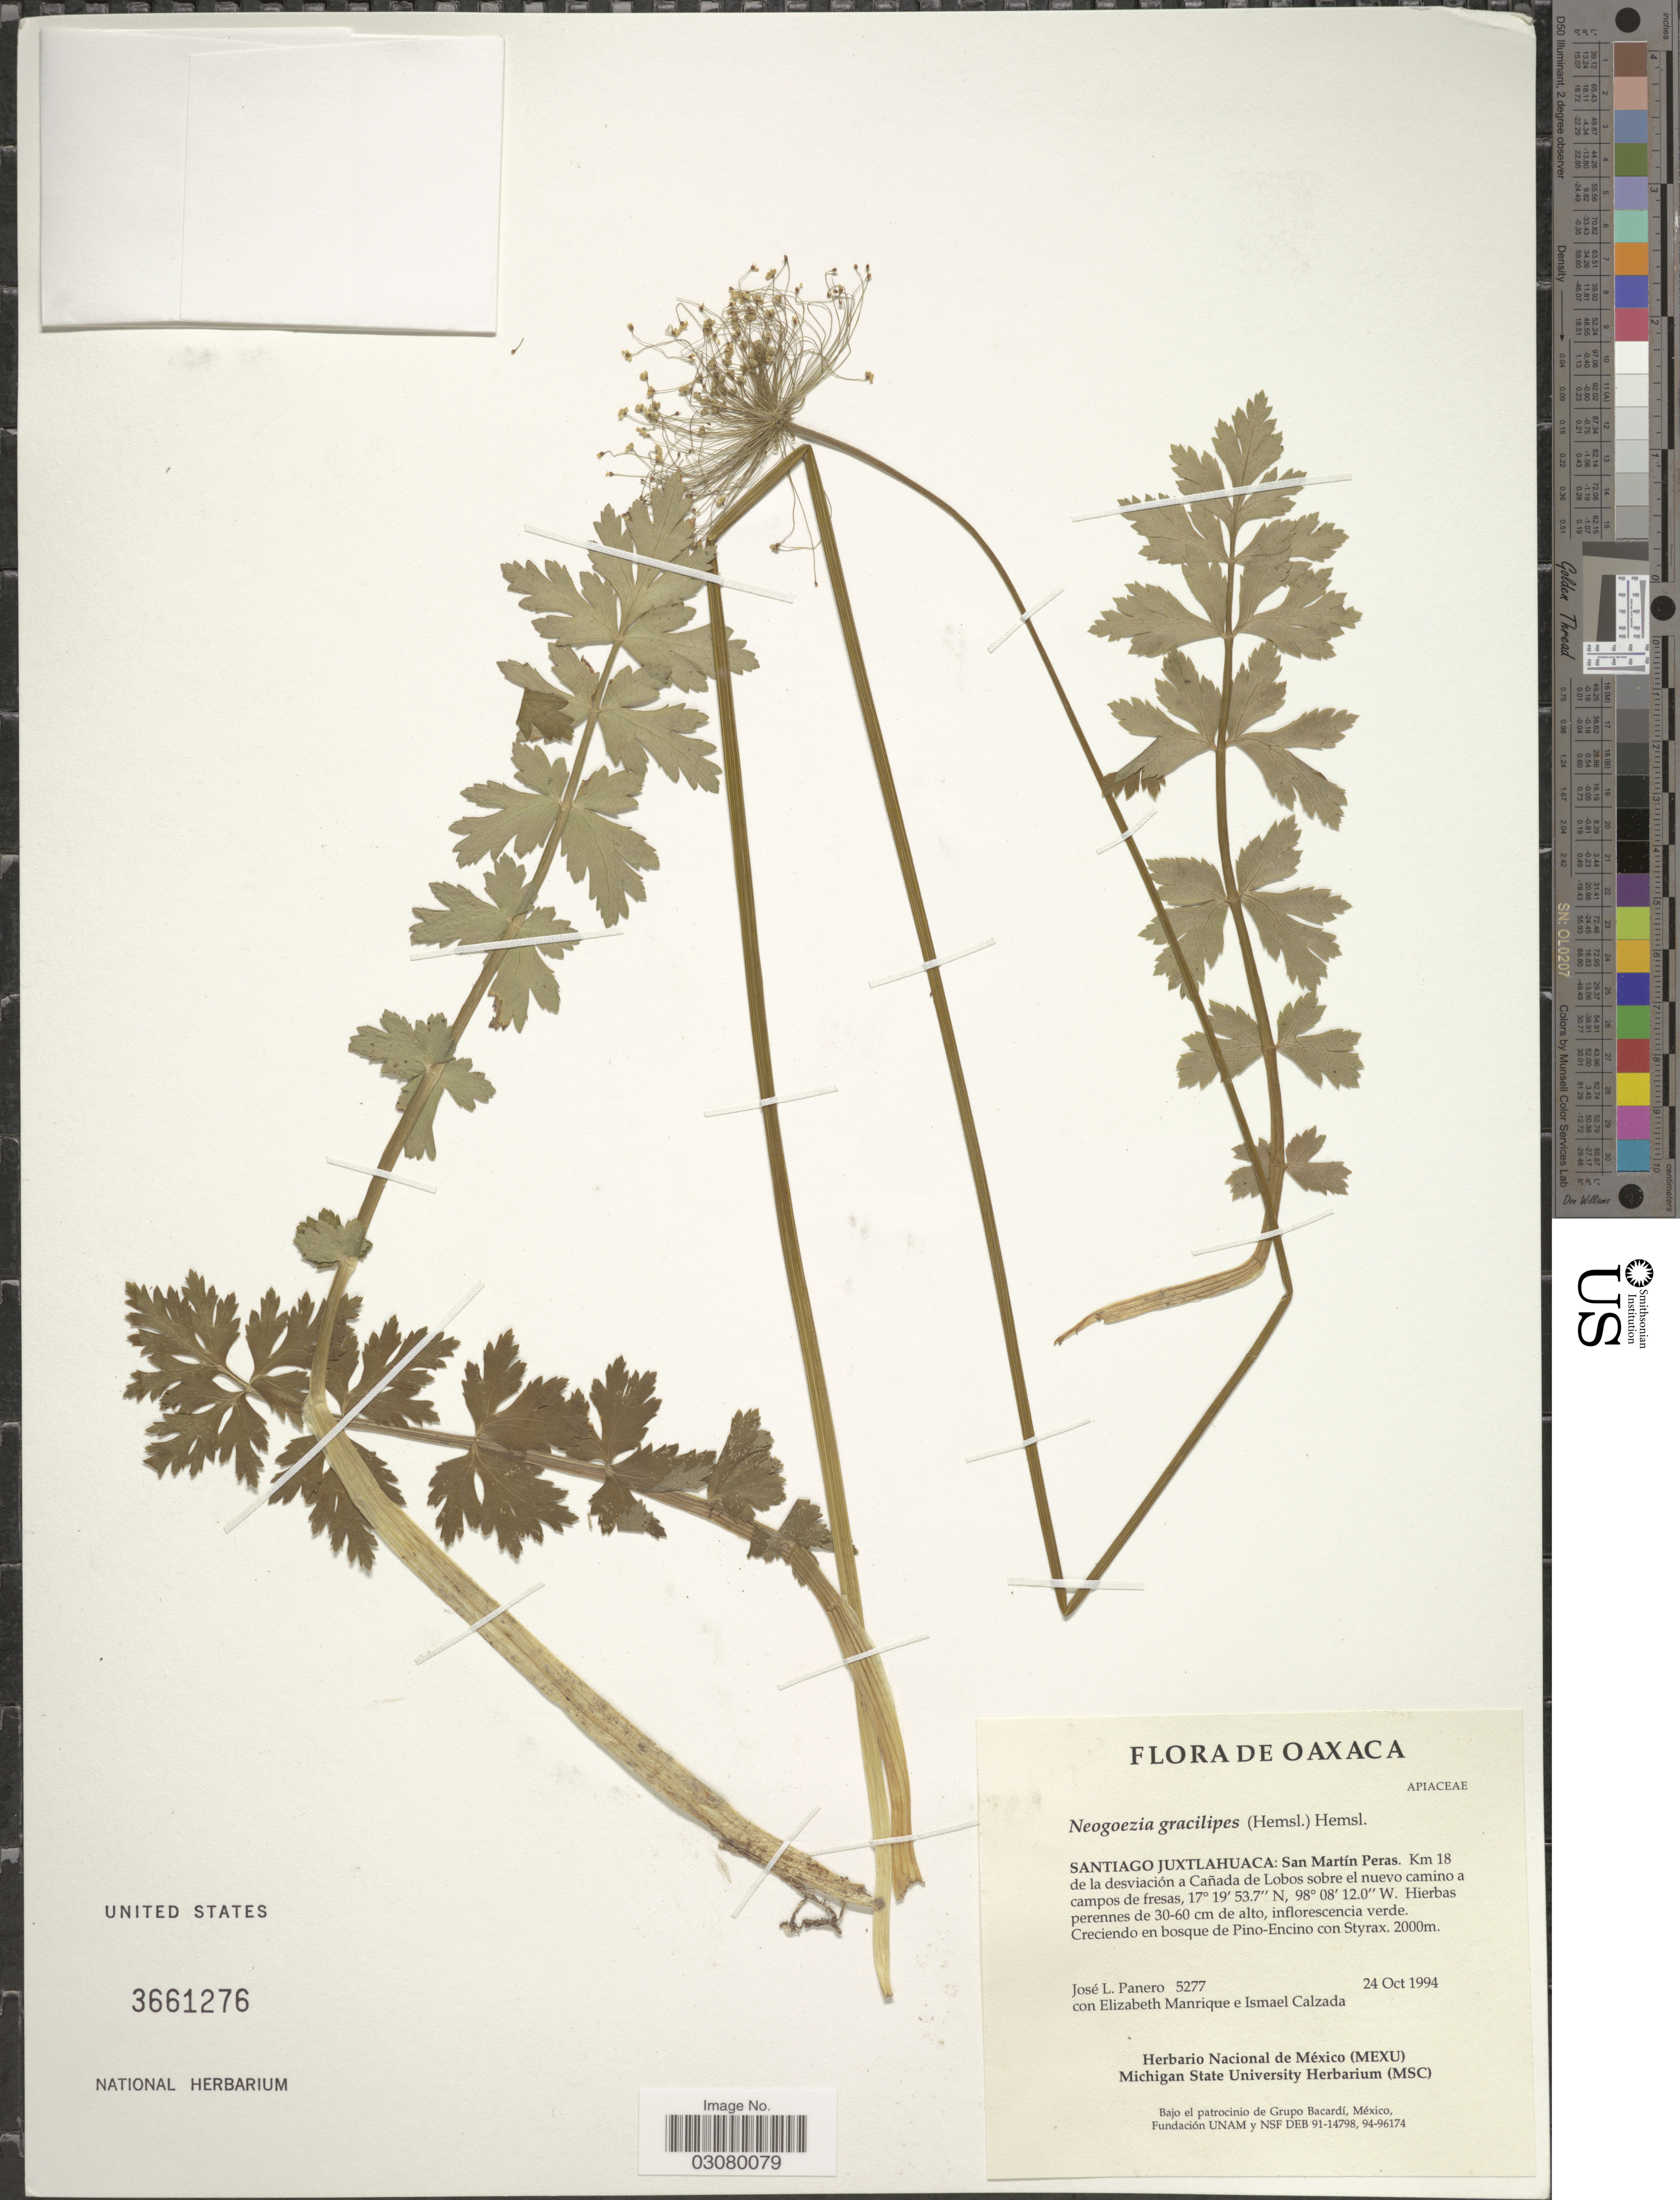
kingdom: Plantae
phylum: Tracheophyta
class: Magnoliopsida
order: Apiales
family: Apiaceae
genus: Neogoezia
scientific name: Neogoezia gracilipes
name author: (Hemsl.) Hemsl.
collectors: J. L. Panero, E. Manrique & I. Calzada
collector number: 5277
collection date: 1994-10-24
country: Mexico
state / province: Oaxaca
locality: Santiago Juxtlahuaca: San Martín Peras. Km 18 de la desviación a Cañada de Lobos sobre el nuevo camino a campos de fresas.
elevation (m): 2000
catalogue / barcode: US 3661276